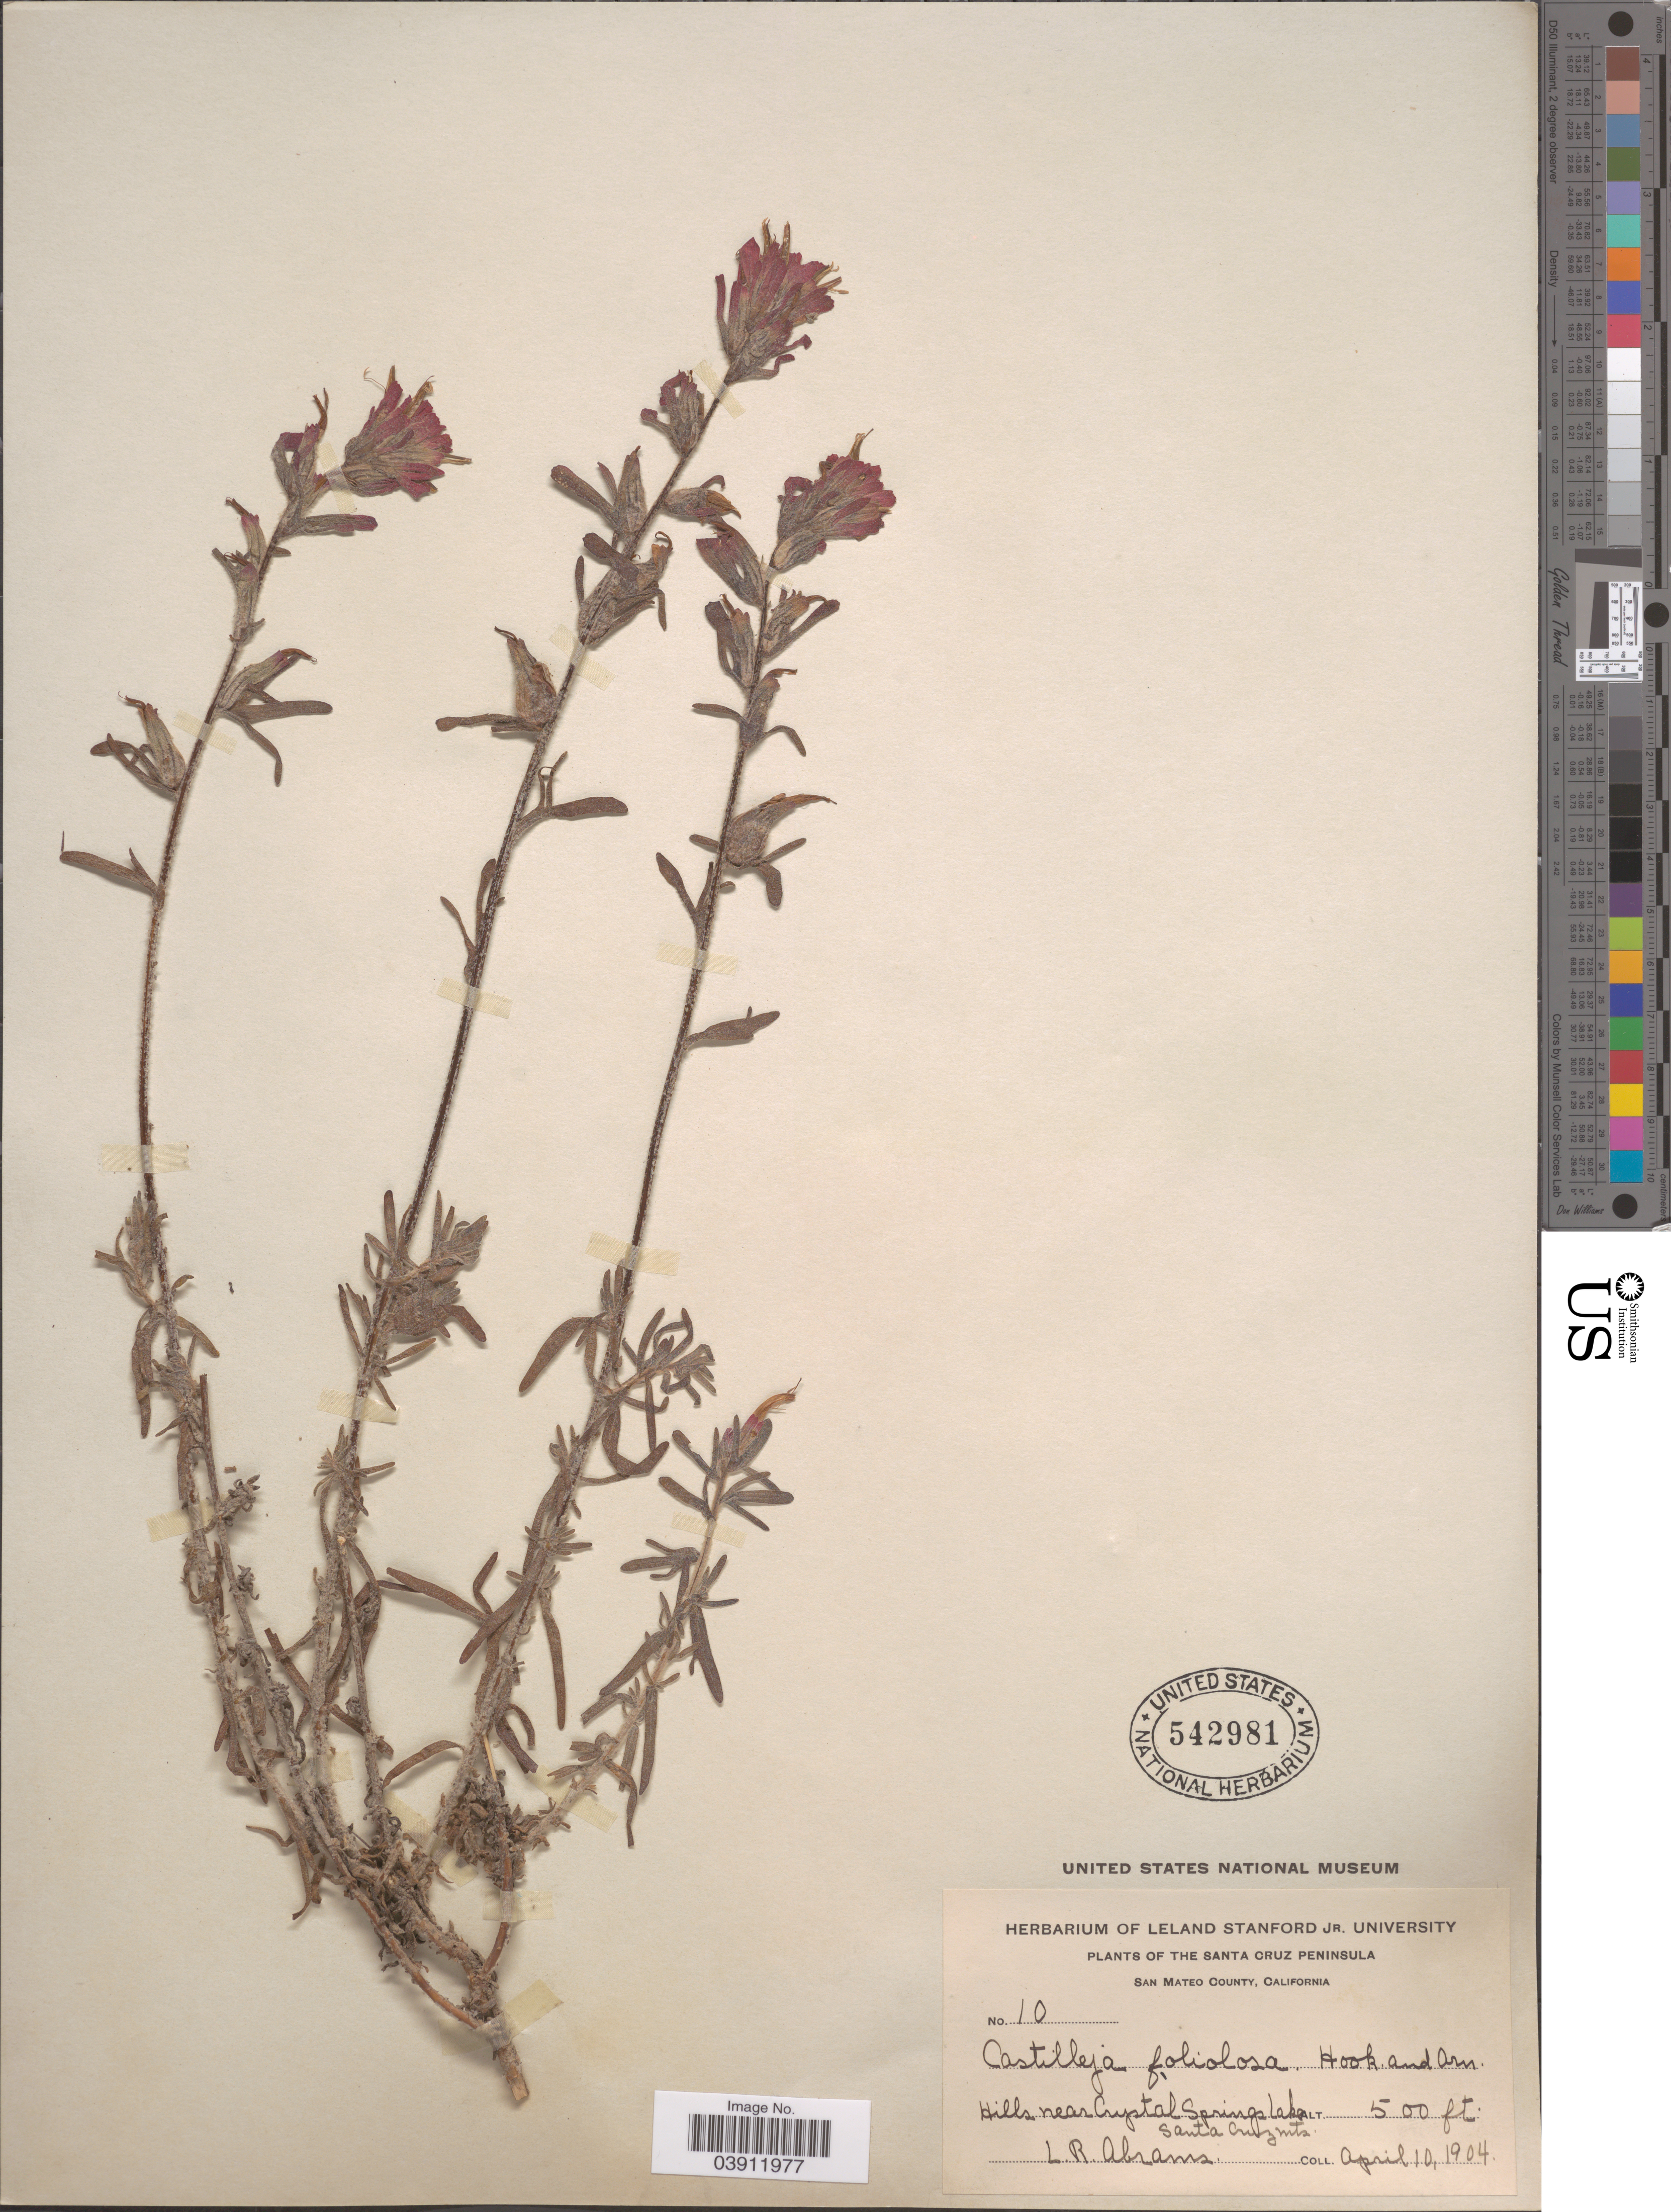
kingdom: Plantae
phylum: Tracheophyta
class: Magnoliopsida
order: Lamiales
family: Orobanchaceae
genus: Castilleja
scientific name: Castilleja foliolosa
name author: Hook. f.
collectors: L. Abrams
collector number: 10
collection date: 1904-04-10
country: United States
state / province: California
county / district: San Mateo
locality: The Santa Cruz Peninsula. San Mateo County. Hills near Crystal Springs Lake. Santa Cruz Mts.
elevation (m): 152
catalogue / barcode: US 542981